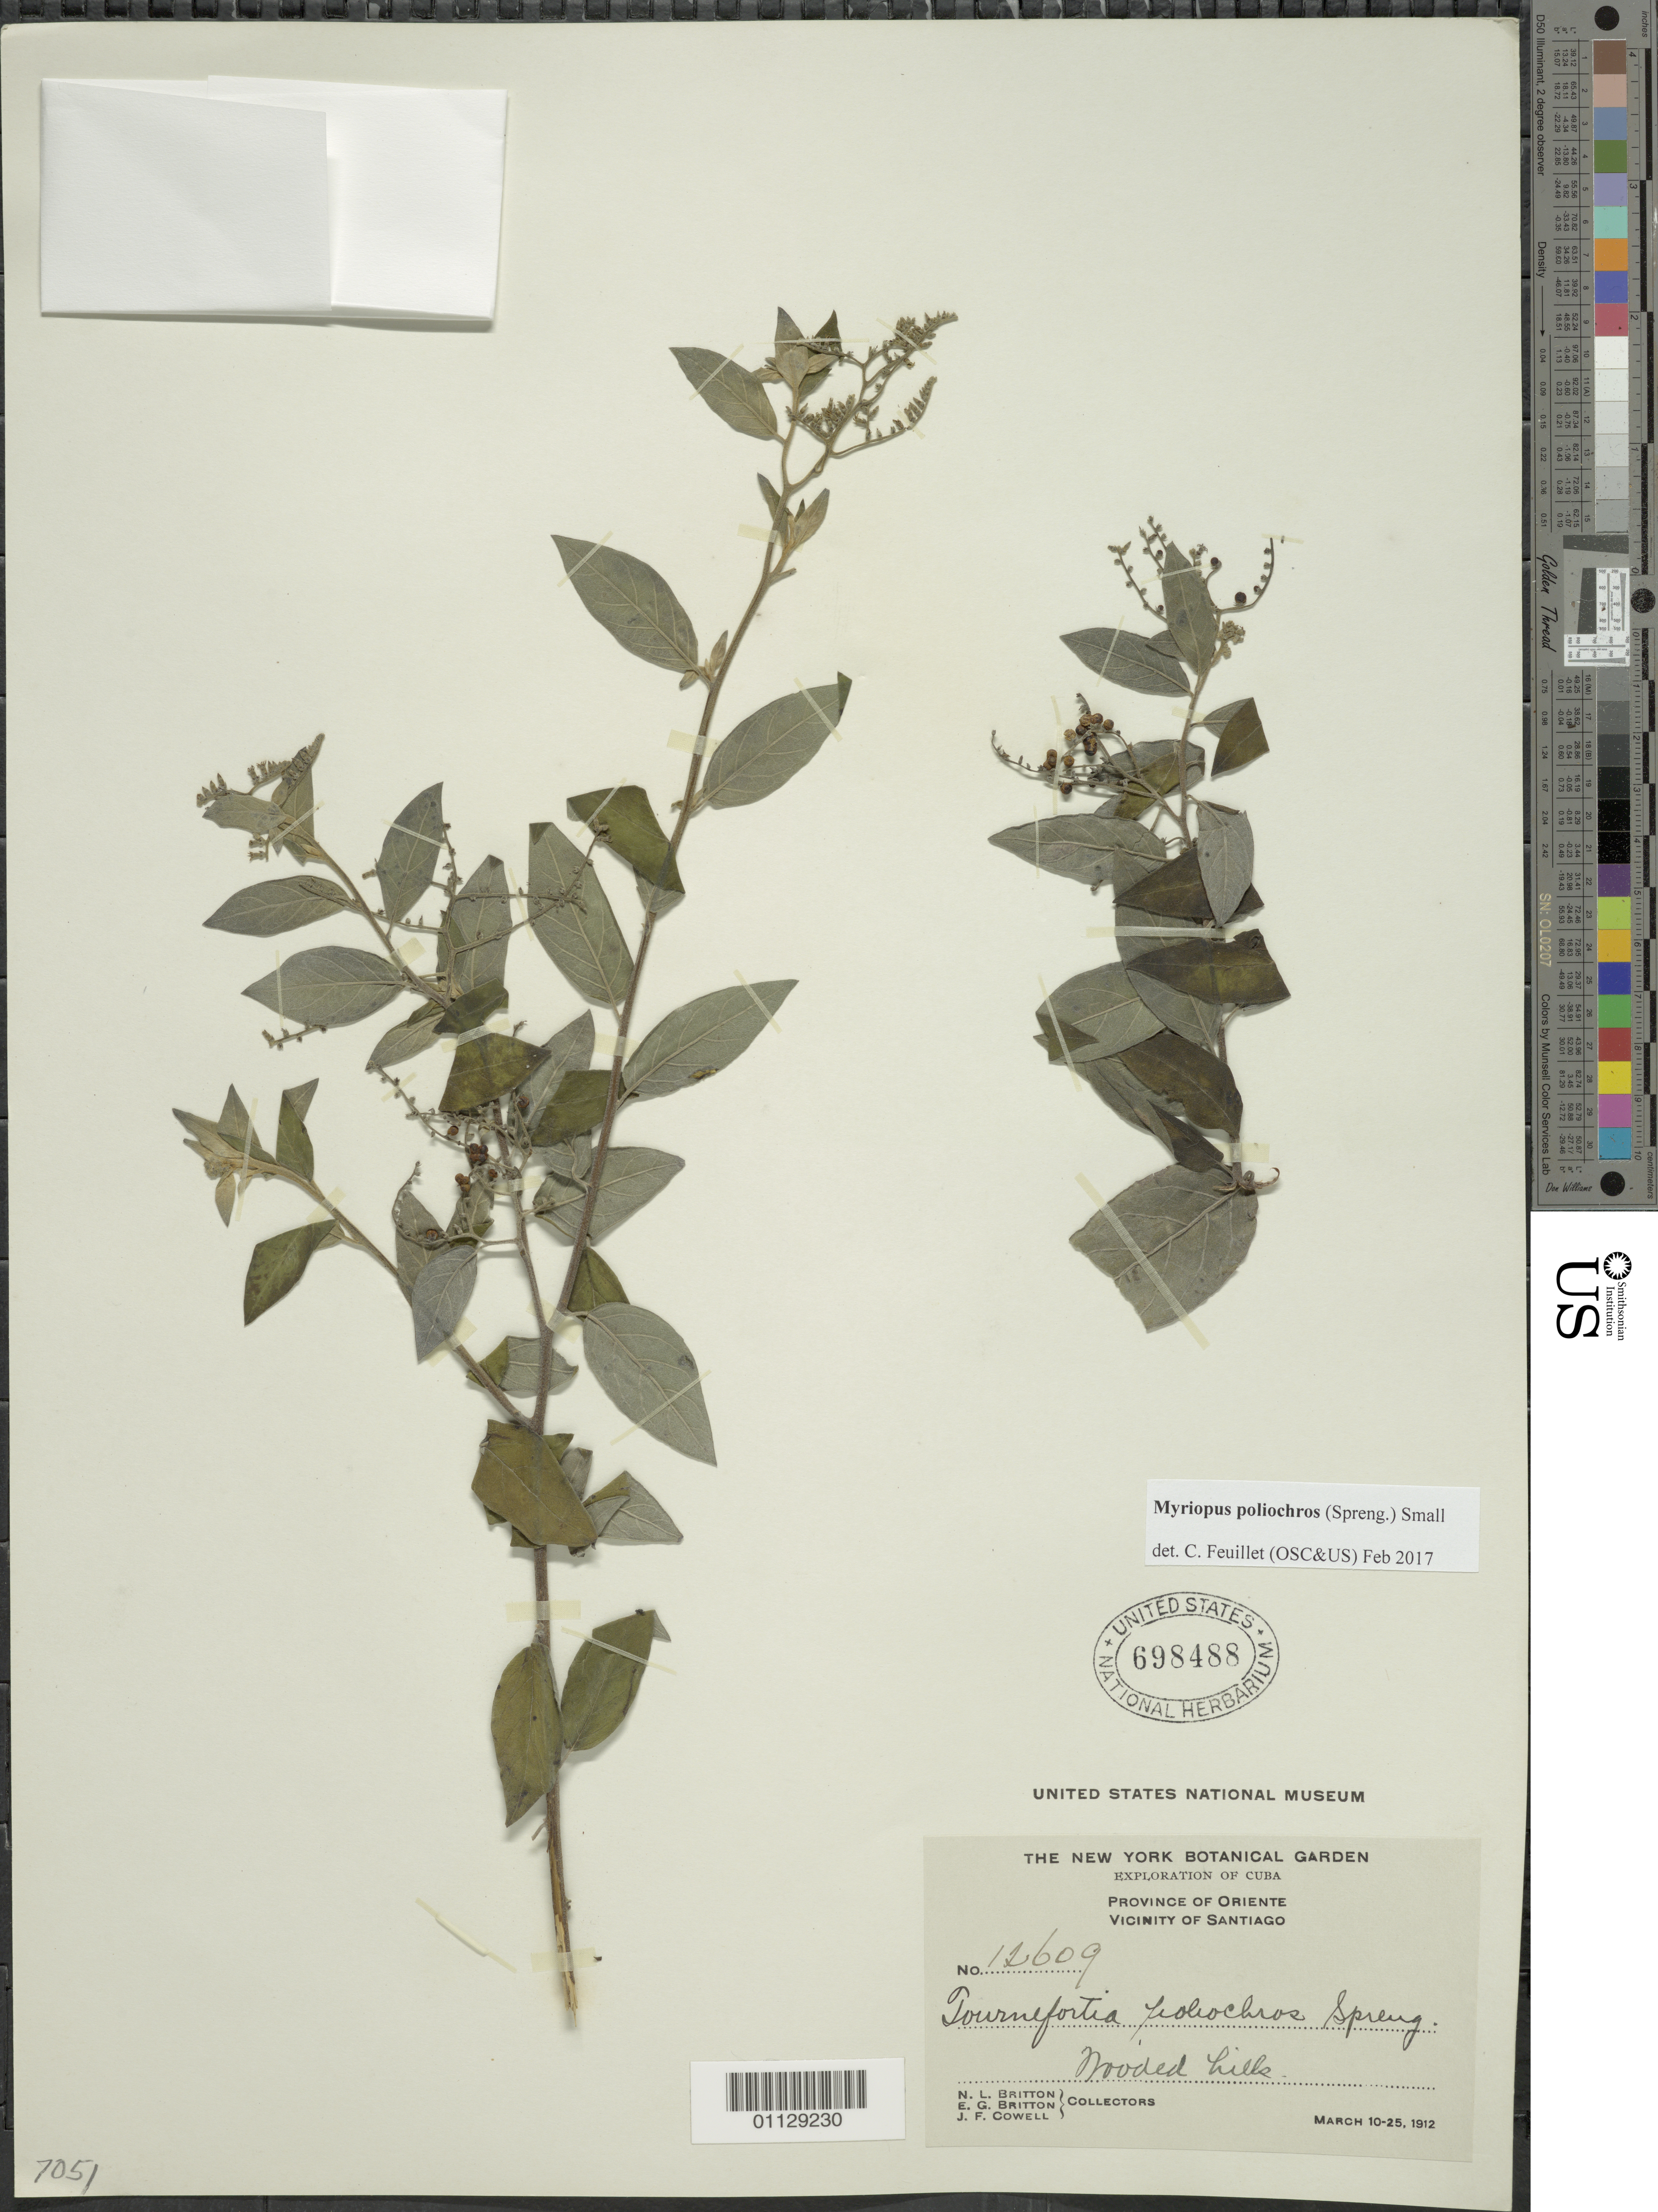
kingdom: Plantae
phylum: Tracheophyta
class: Magnoliopsida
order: Boraginales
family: Heliotropiaceae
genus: Myriopus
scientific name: Myriopus poliochros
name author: (Spreng.) Small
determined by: Feuillet, C.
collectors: N. Britton, E. G. Britton & J. F. Cowell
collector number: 12609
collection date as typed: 10 Mar 1912 to 25 Mar 1912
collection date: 1912-03-10/1912-03-25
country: Cuba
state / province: Oriente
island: Cuba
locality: Santiago vicinity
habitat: Wooded hills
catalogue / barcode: US 698488